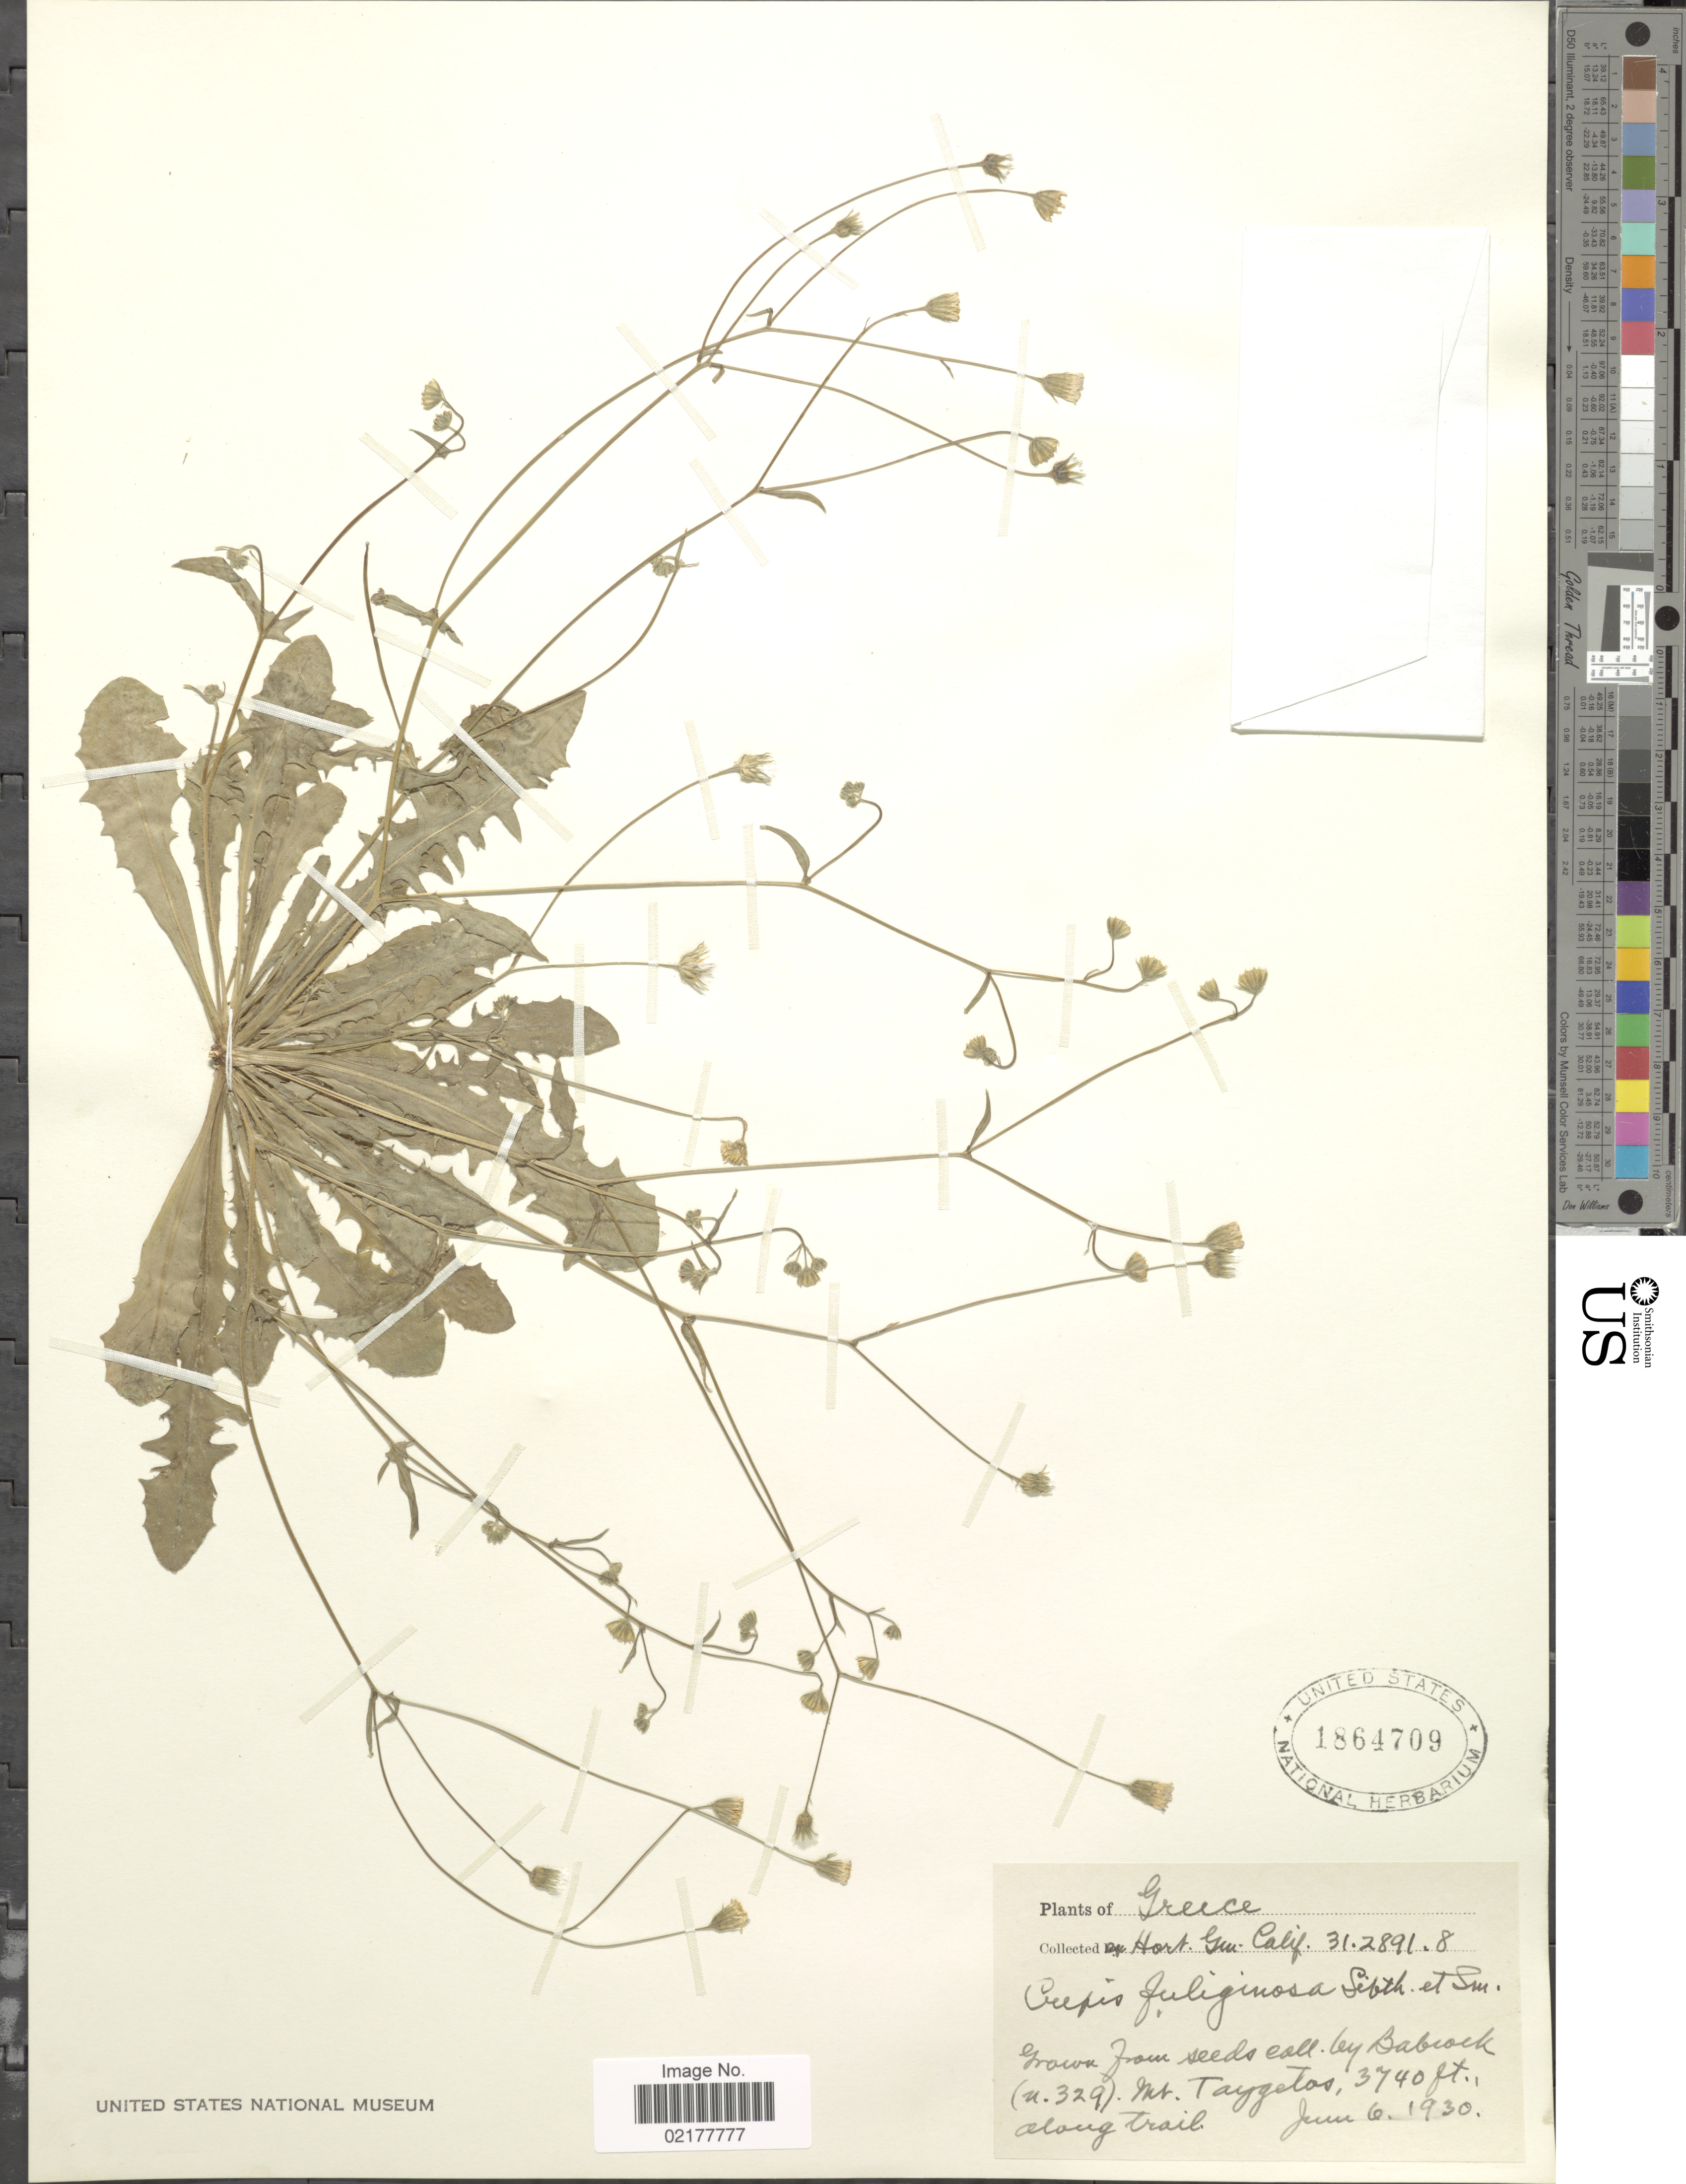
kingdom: Plantae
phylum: Tracheophyta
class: Magnoliopsida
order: Asterales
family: Asteraceae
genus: Crepis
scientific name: Crepis fuliginosa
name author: Sm.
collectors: Hort. Gen. Calif.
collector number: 3128918?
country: Greece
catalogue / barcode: US 1864709